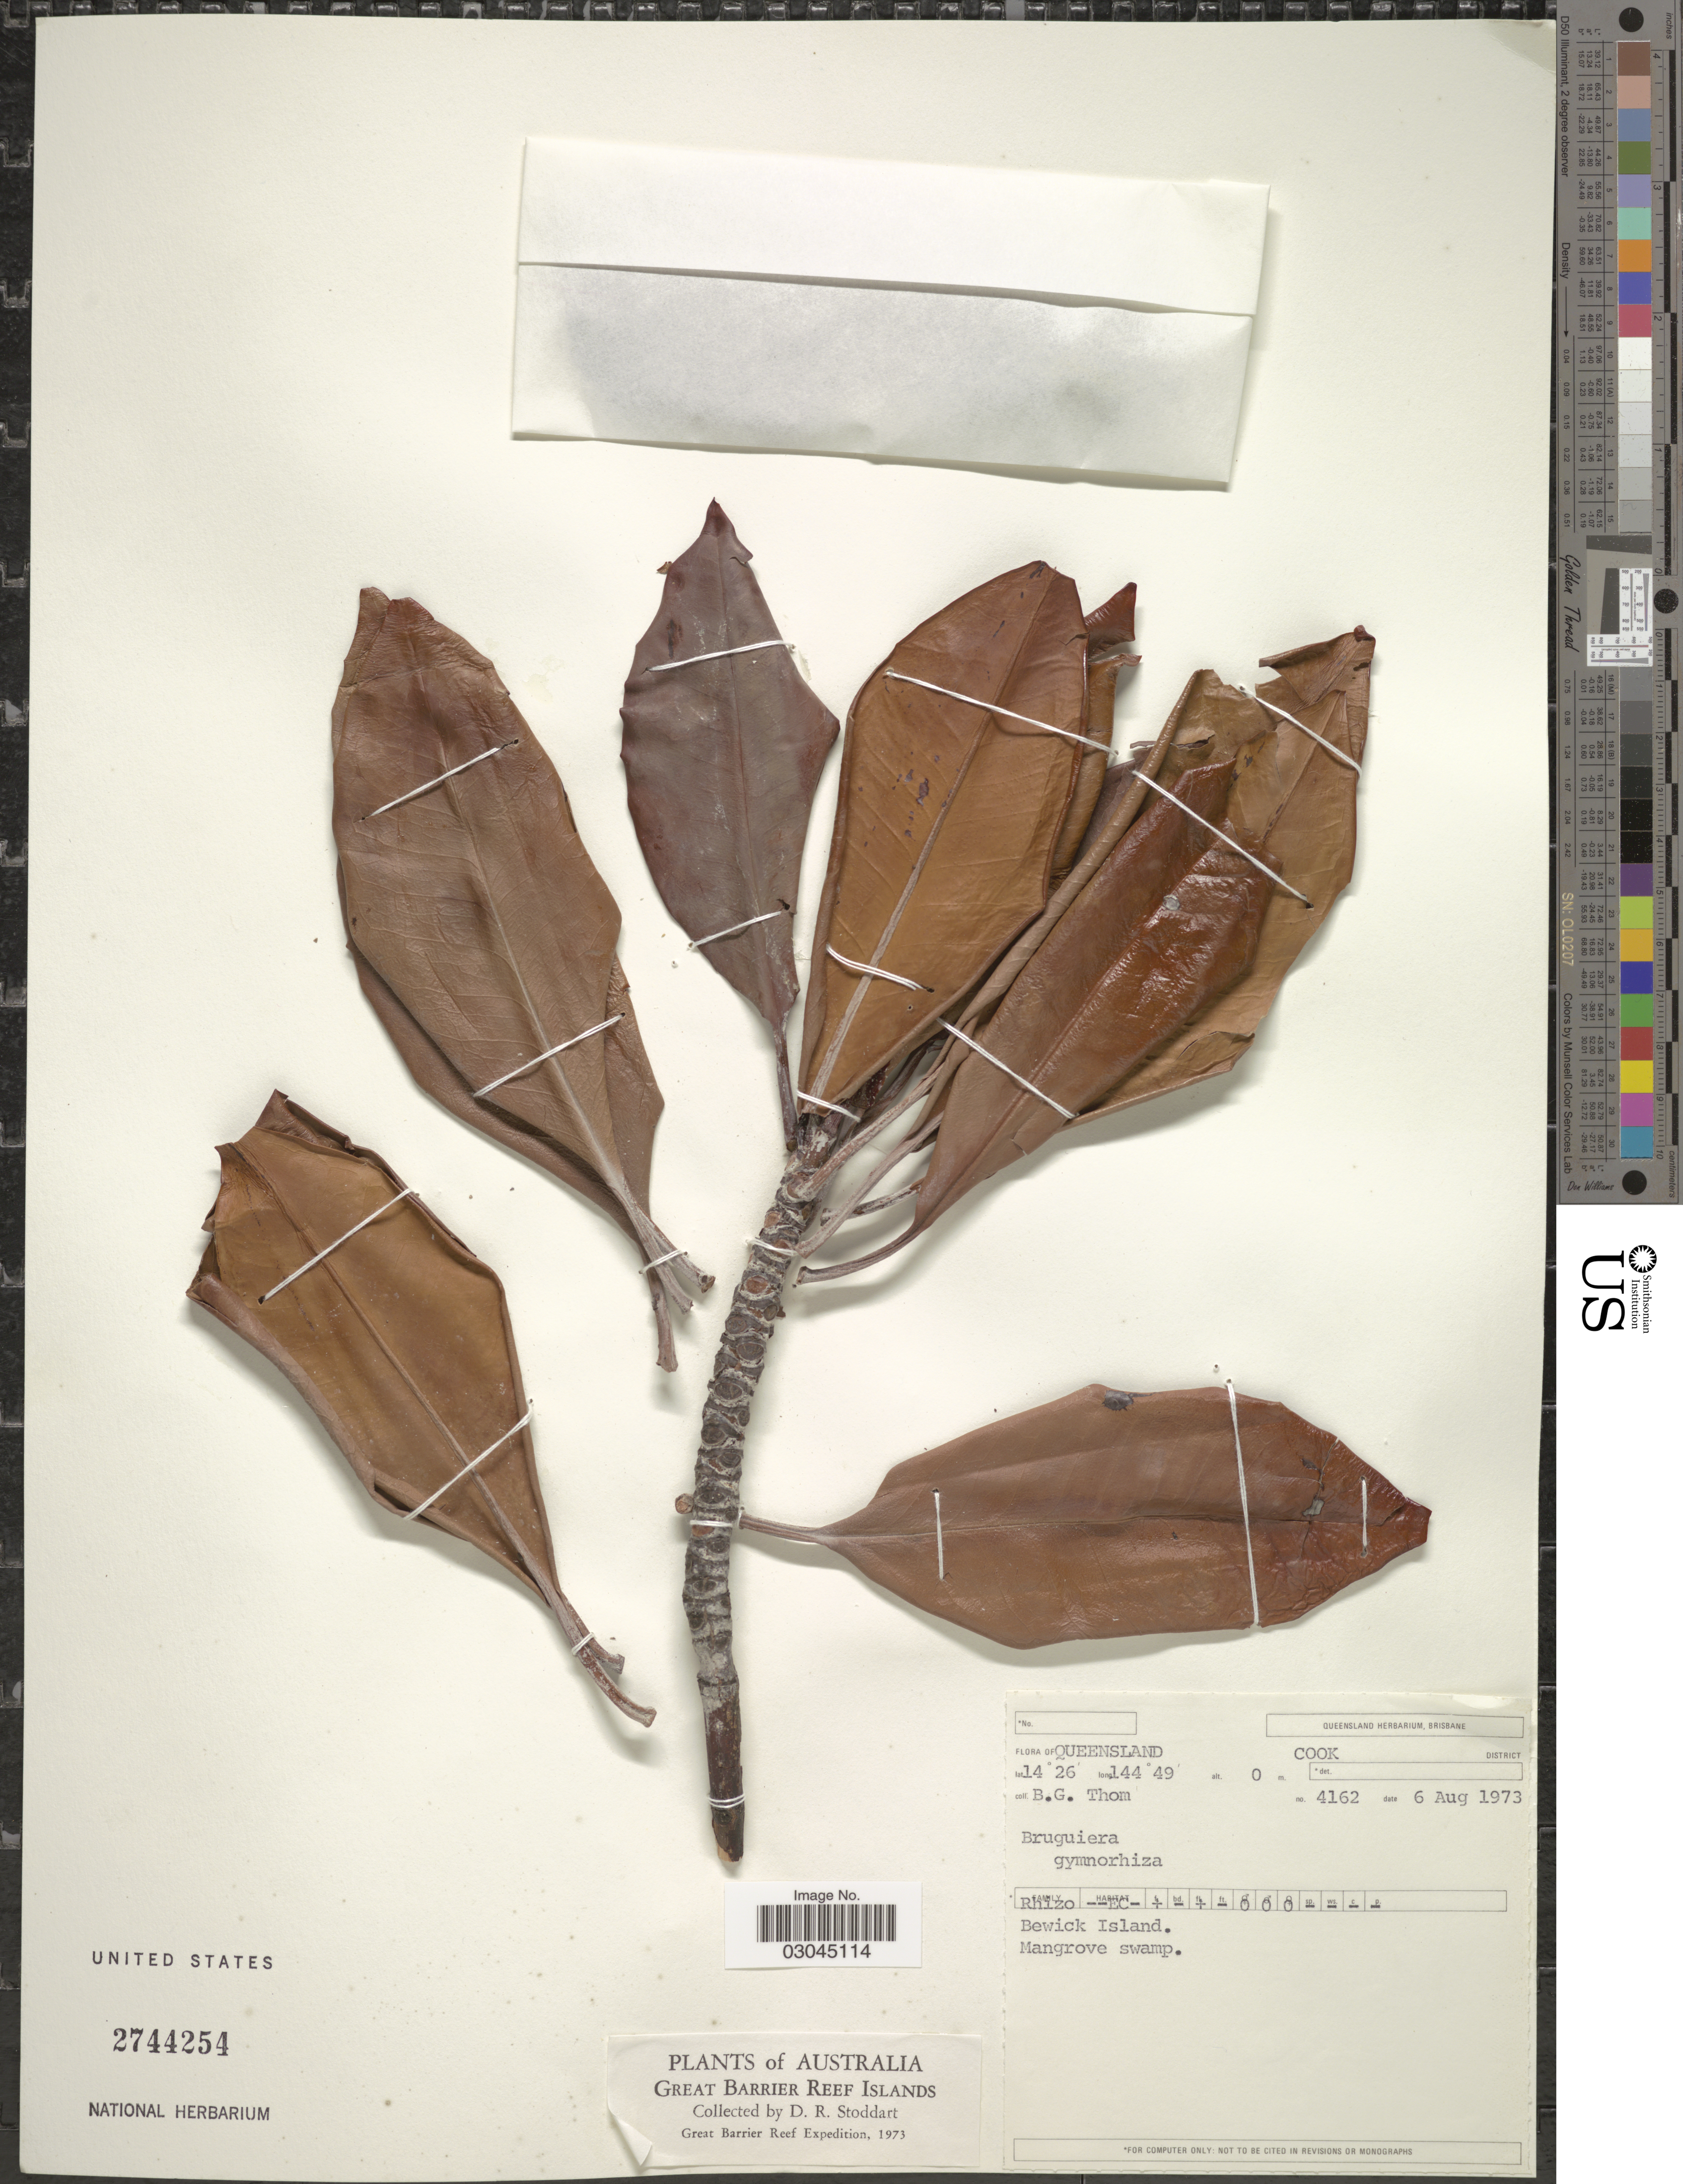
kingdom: Plantae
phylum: Tracheophyta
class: Magnoliopsida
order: Malpighiales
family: Rhizophoraceae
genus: Bruguiera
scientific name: Bruguiera gymnorhiza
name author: (L.) Savigny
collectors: B. Thom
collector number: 4162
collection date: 1973-08-06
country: Australia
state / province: Queensland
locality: Cook District. Bewick Island. Great Barrier Reef Islands. Great Barrier Reef.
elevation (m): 0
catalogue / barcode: US 2744254